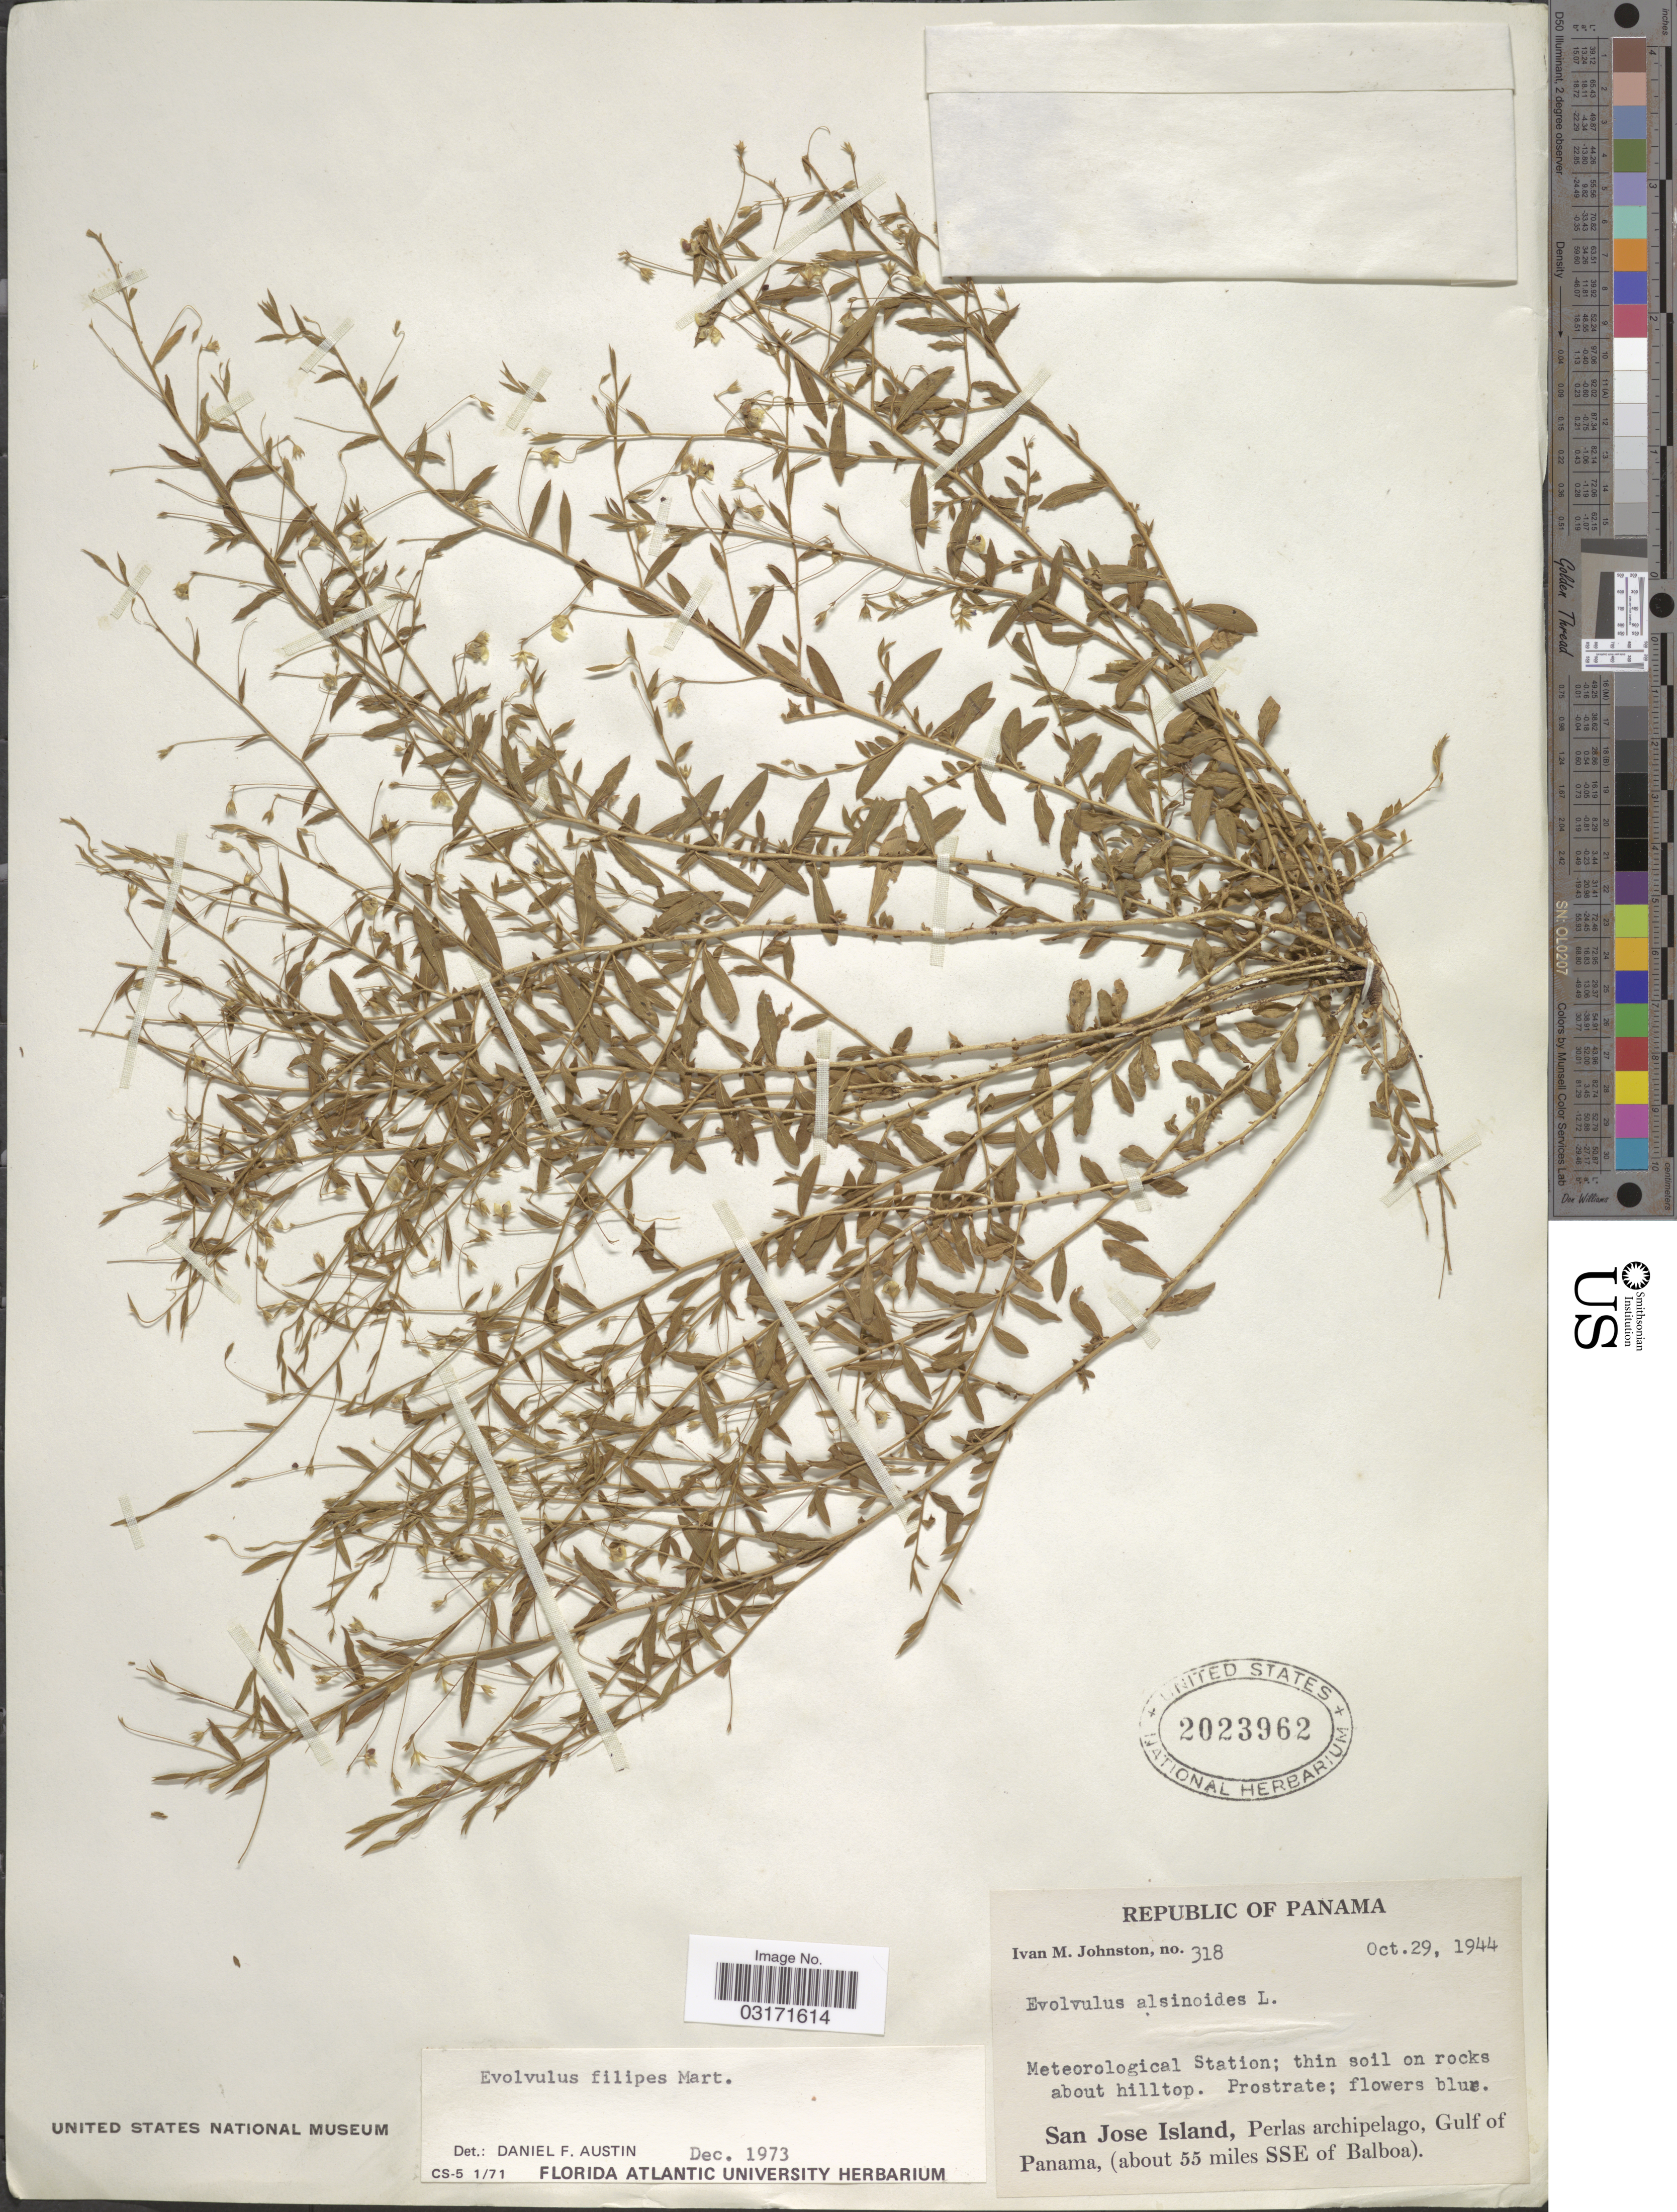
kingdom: Plantae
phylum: Tracheophyta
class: Magnoliopsida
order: Solanales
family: Convolvulaceae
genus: Evolvulus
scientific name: Evolvulus filipes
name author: Mart.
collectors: I.M. Johnston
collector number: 318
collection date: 1944-10-29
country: Panama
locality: Meteorological Station. San Jose Island, Perlas archipelago, Gulf of Panama, (about 55 miles SSE of Balboa).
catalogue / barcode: US 2023962